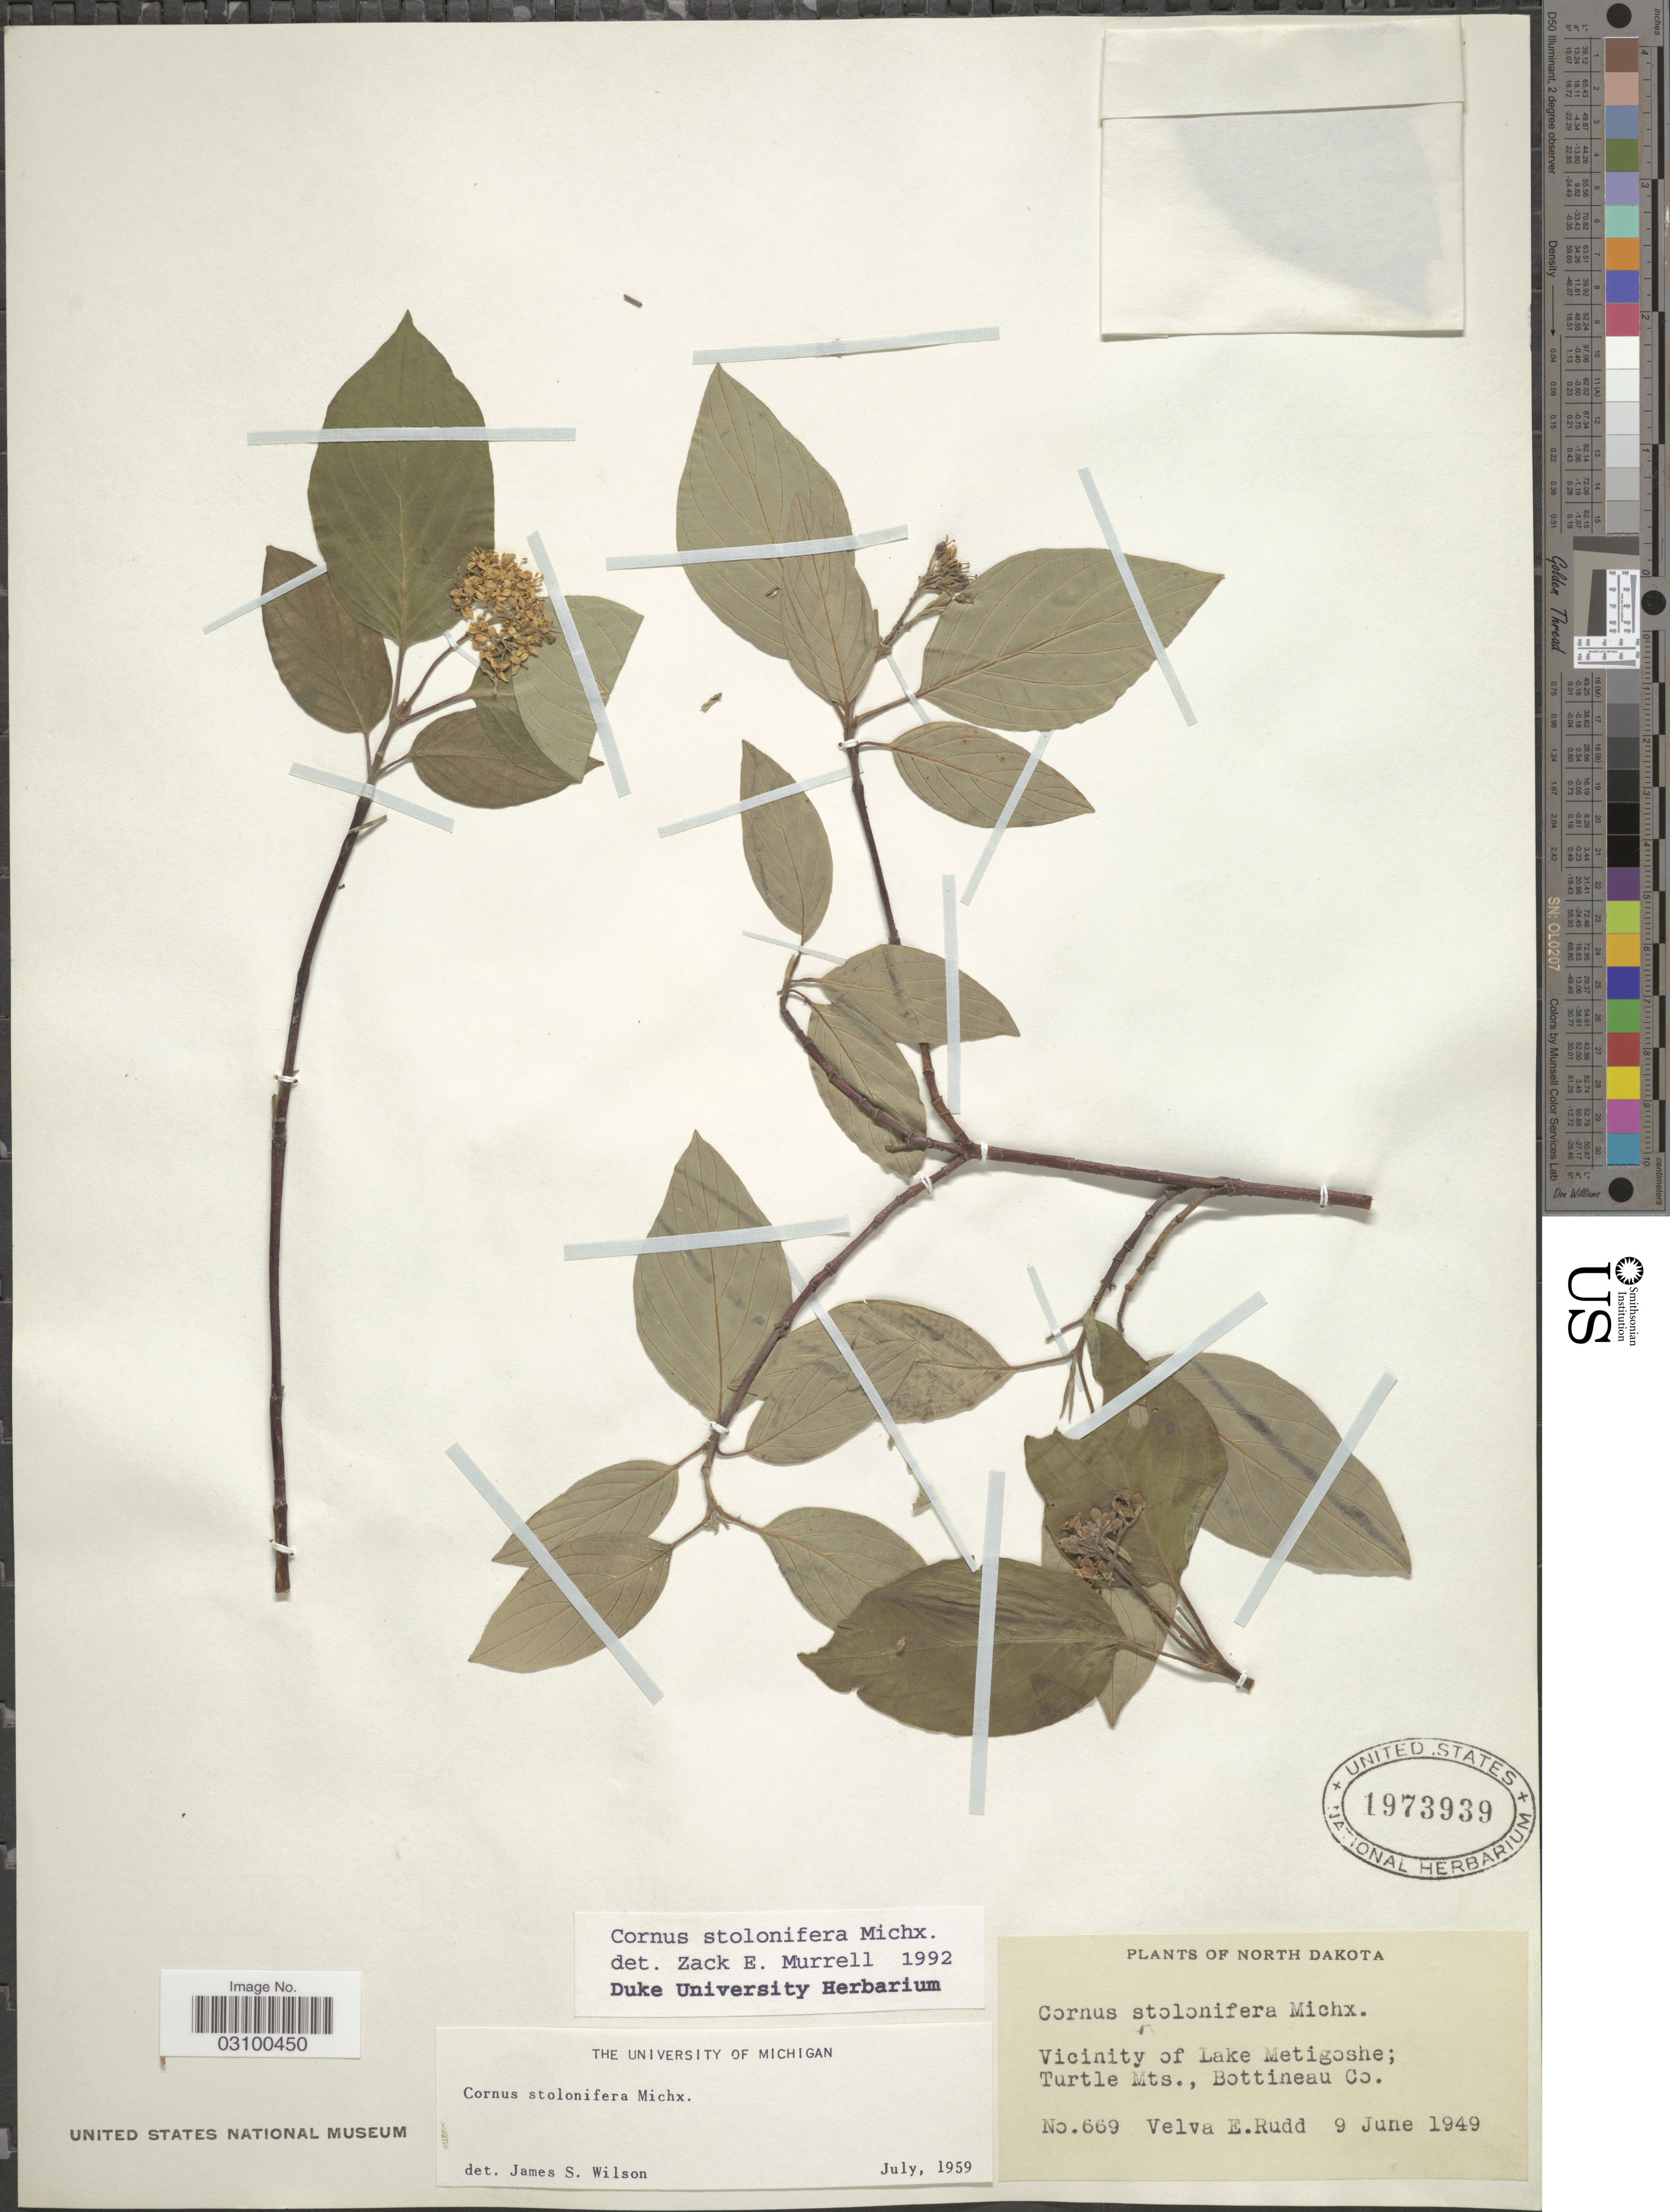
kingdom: Plantae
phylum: Tracheophyta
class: Magnoliopsida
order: Cornales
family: Cornaceae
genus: Cornus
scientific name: Cornus sericea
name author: L.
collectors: V. E. Rudd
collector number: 669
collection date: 1949-06-09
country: United States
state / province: North Dakota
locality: Vicinity of Lake Metigoshe; Turtle Mts., Bottineau Co.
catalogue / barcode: US 1973939